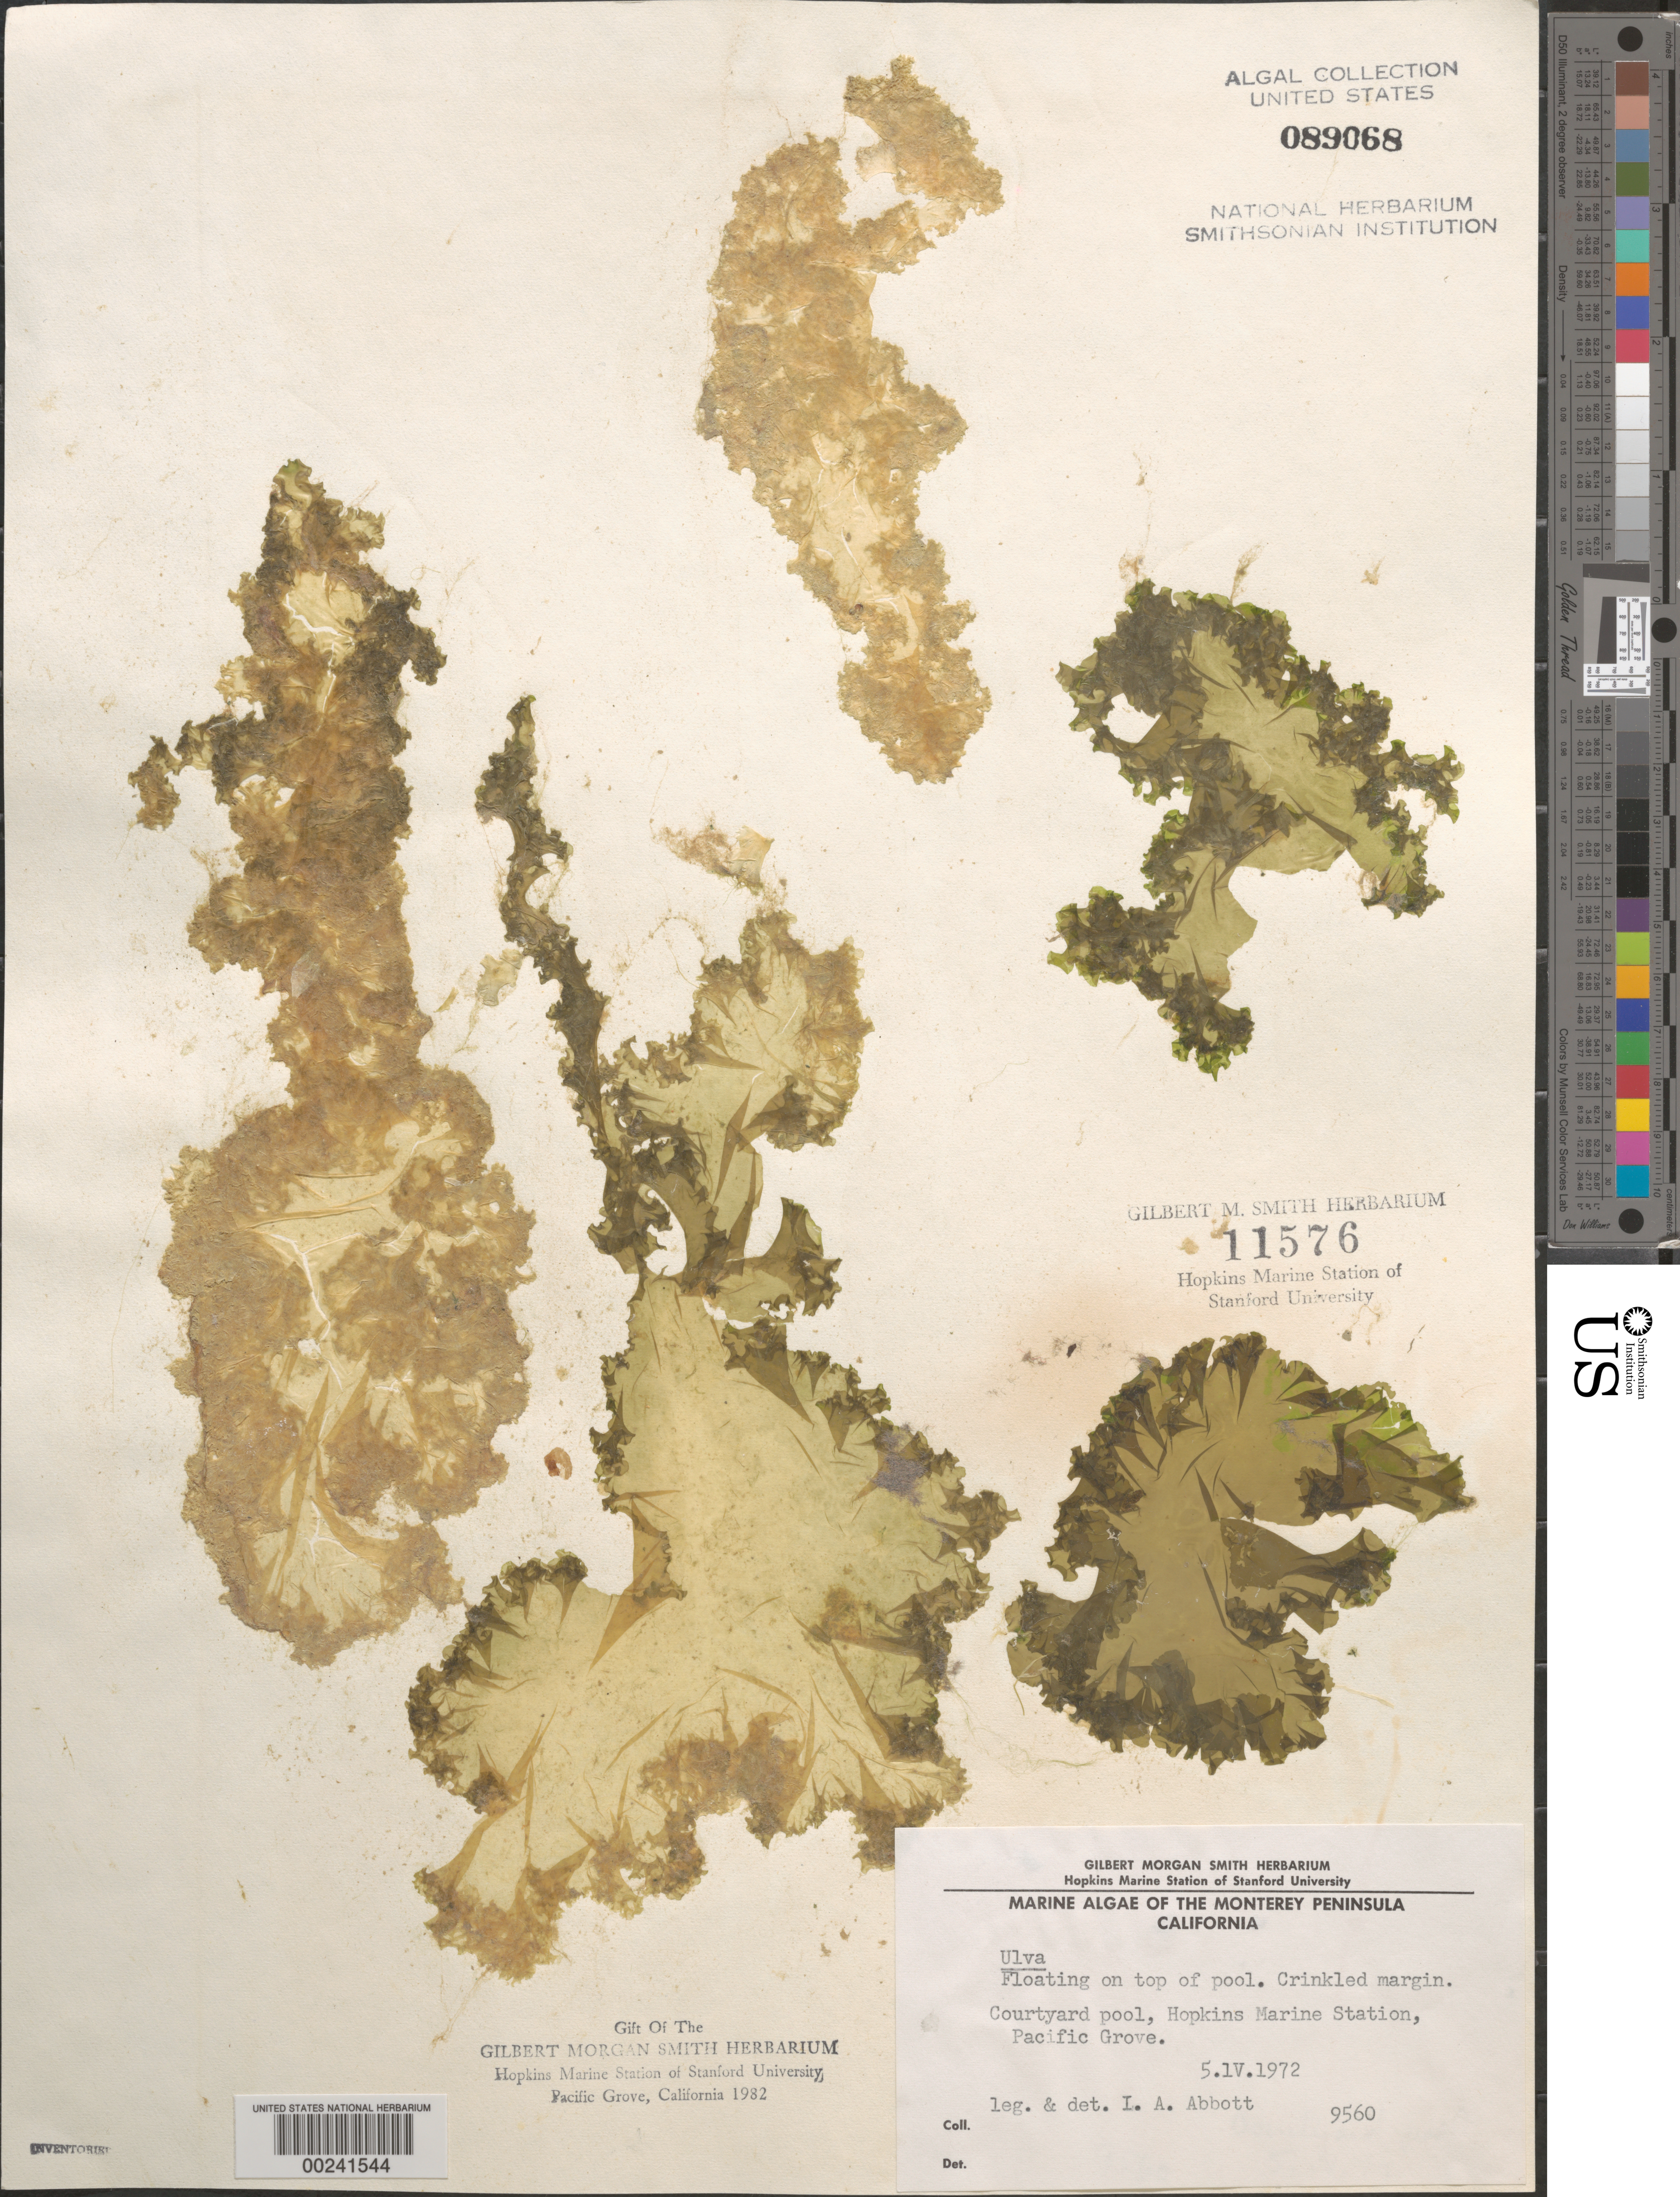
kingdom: Plantae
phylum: Chlorophyta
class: Ulvophyceae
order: Ulvales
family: Ulvaceae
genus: Ulva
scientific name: Ulva sp.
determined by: Abbott, Isabella A.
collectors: I. A. Abbott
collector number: IAA 9560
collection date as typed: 05 Apr 1972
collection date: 1972-04-05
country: United States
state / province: California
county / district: Monterey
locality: Hopkins Marine Station, Pacific Grove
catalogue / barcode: US 89068